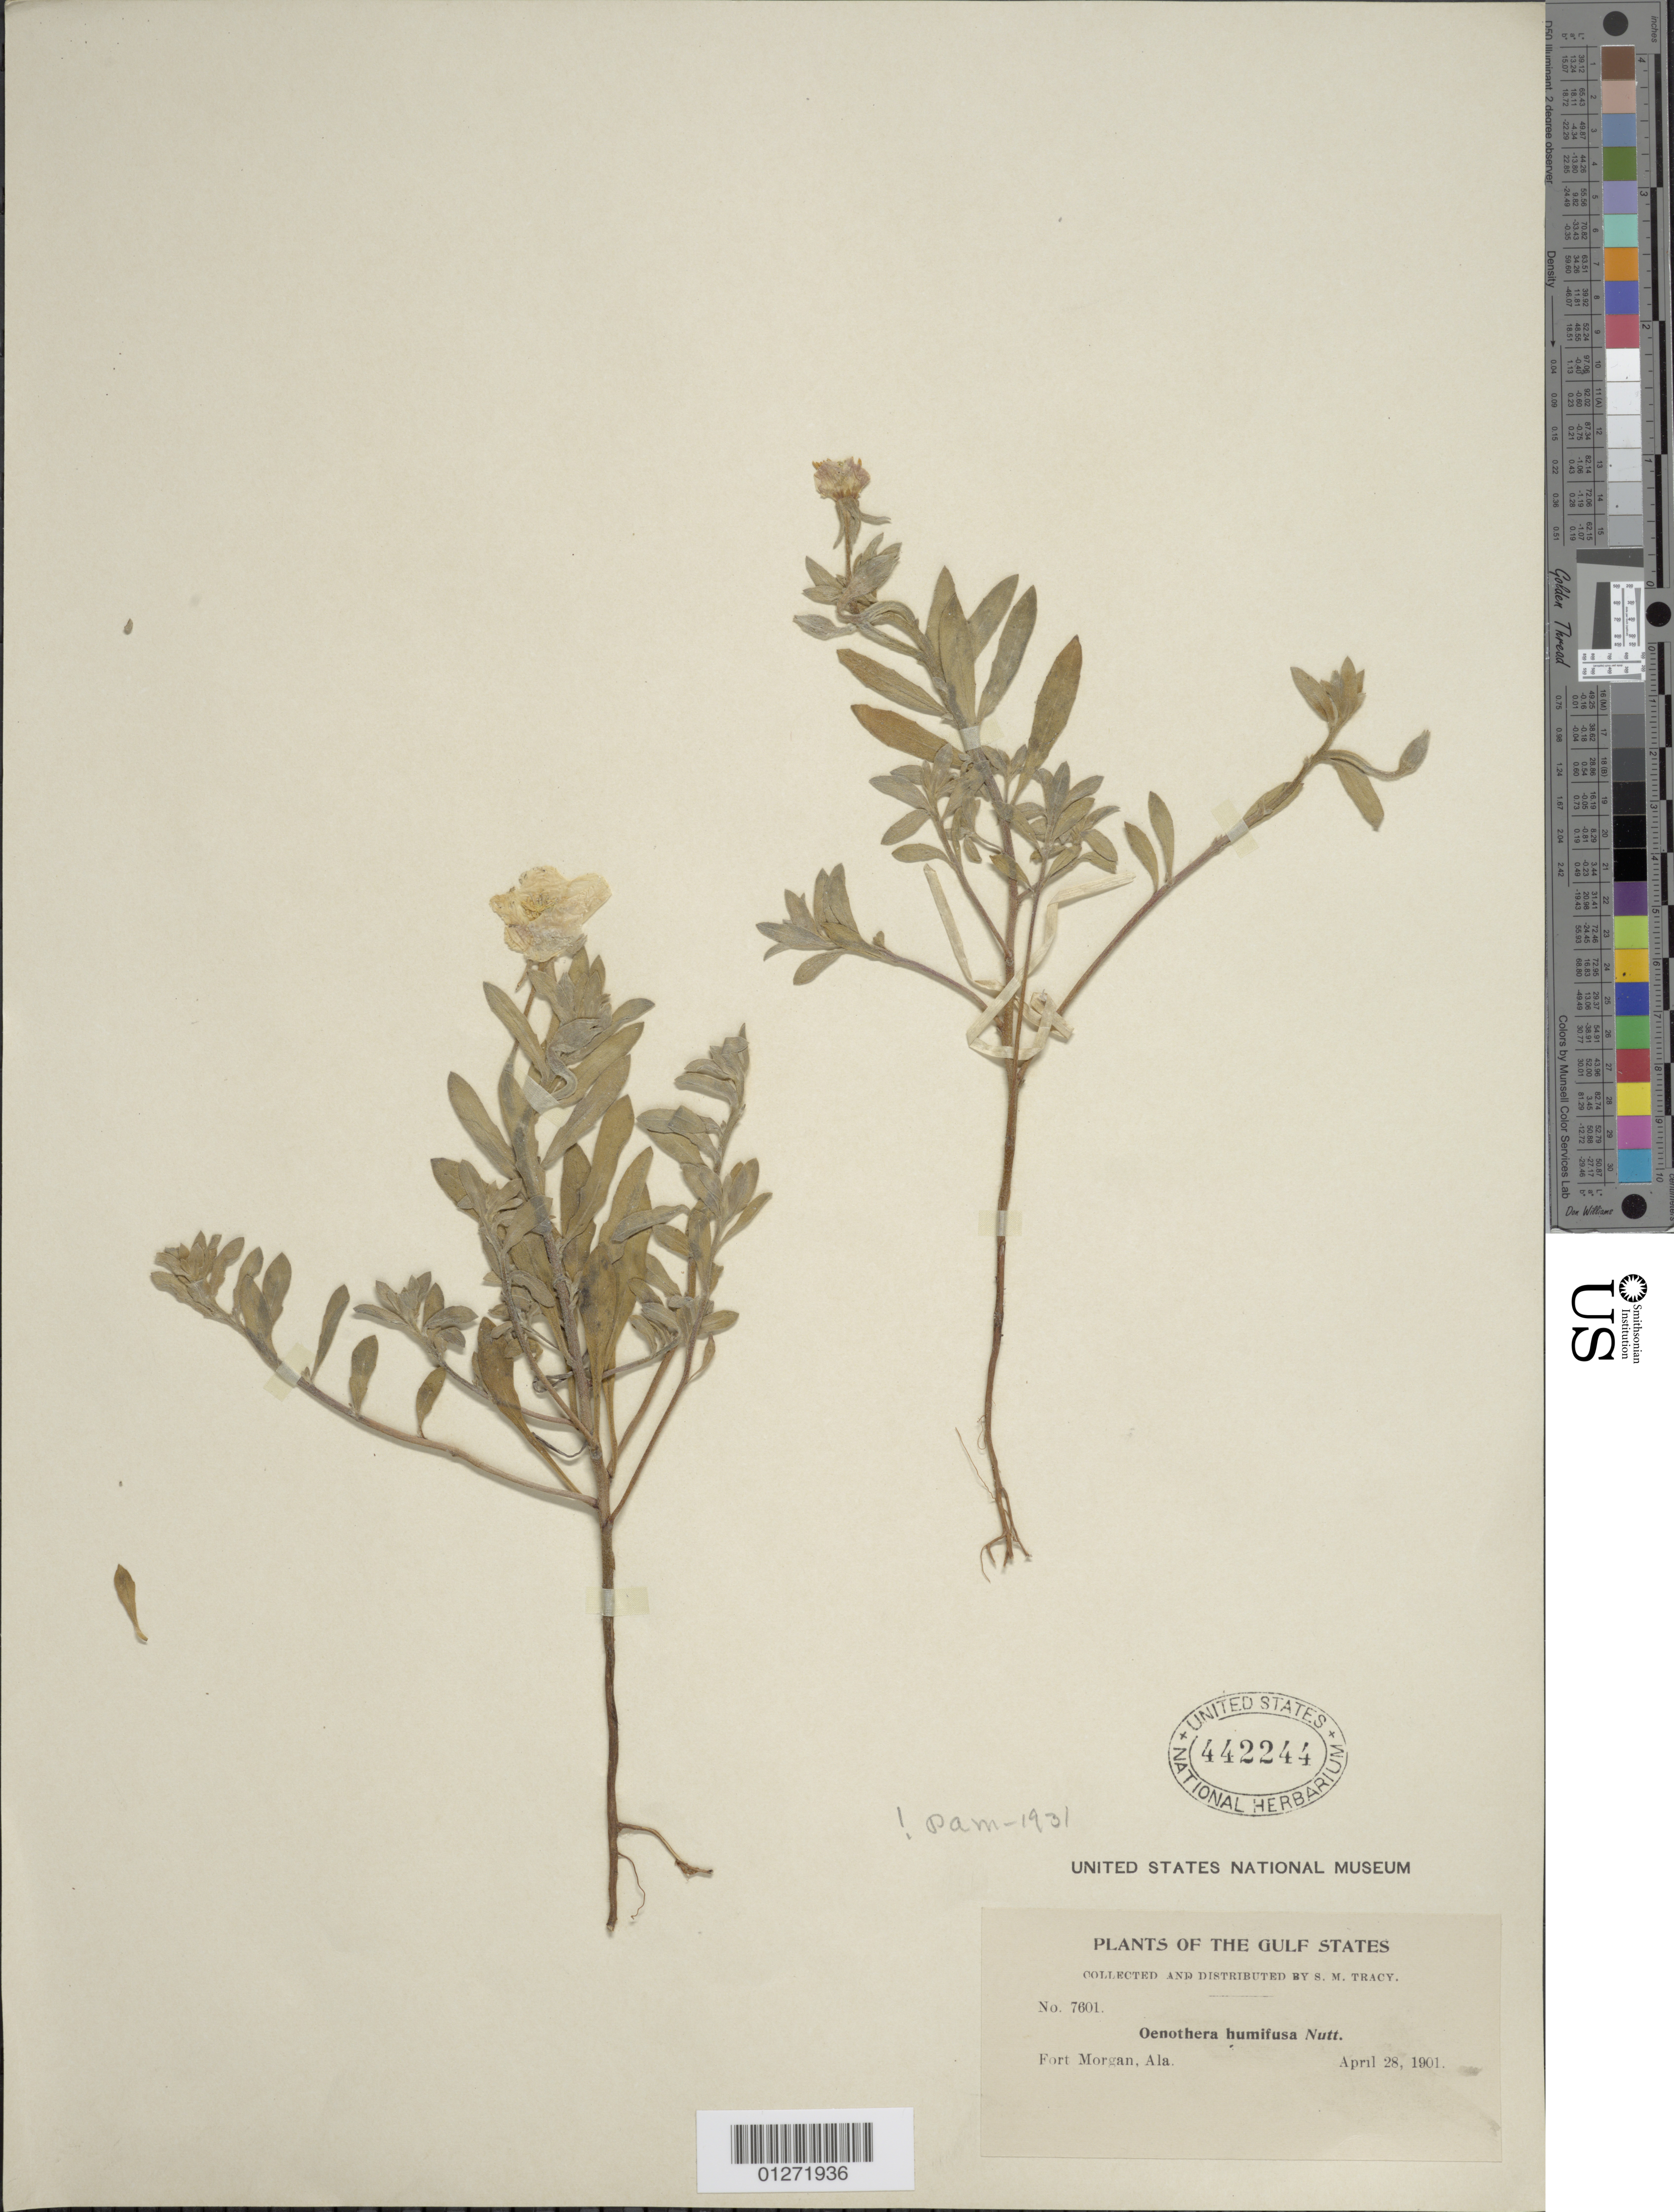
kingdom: Plantae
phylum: Tracheophyta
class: Magnoliopsida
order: Myrtales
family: Onagraceae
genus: Oenothera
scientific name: Oenothera humifusa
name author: Nutt.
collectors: S. M. Tracy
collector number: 7601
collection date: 1901-04-28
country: United States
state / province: Alabama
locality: Fort Morgan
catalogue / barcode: US 442244